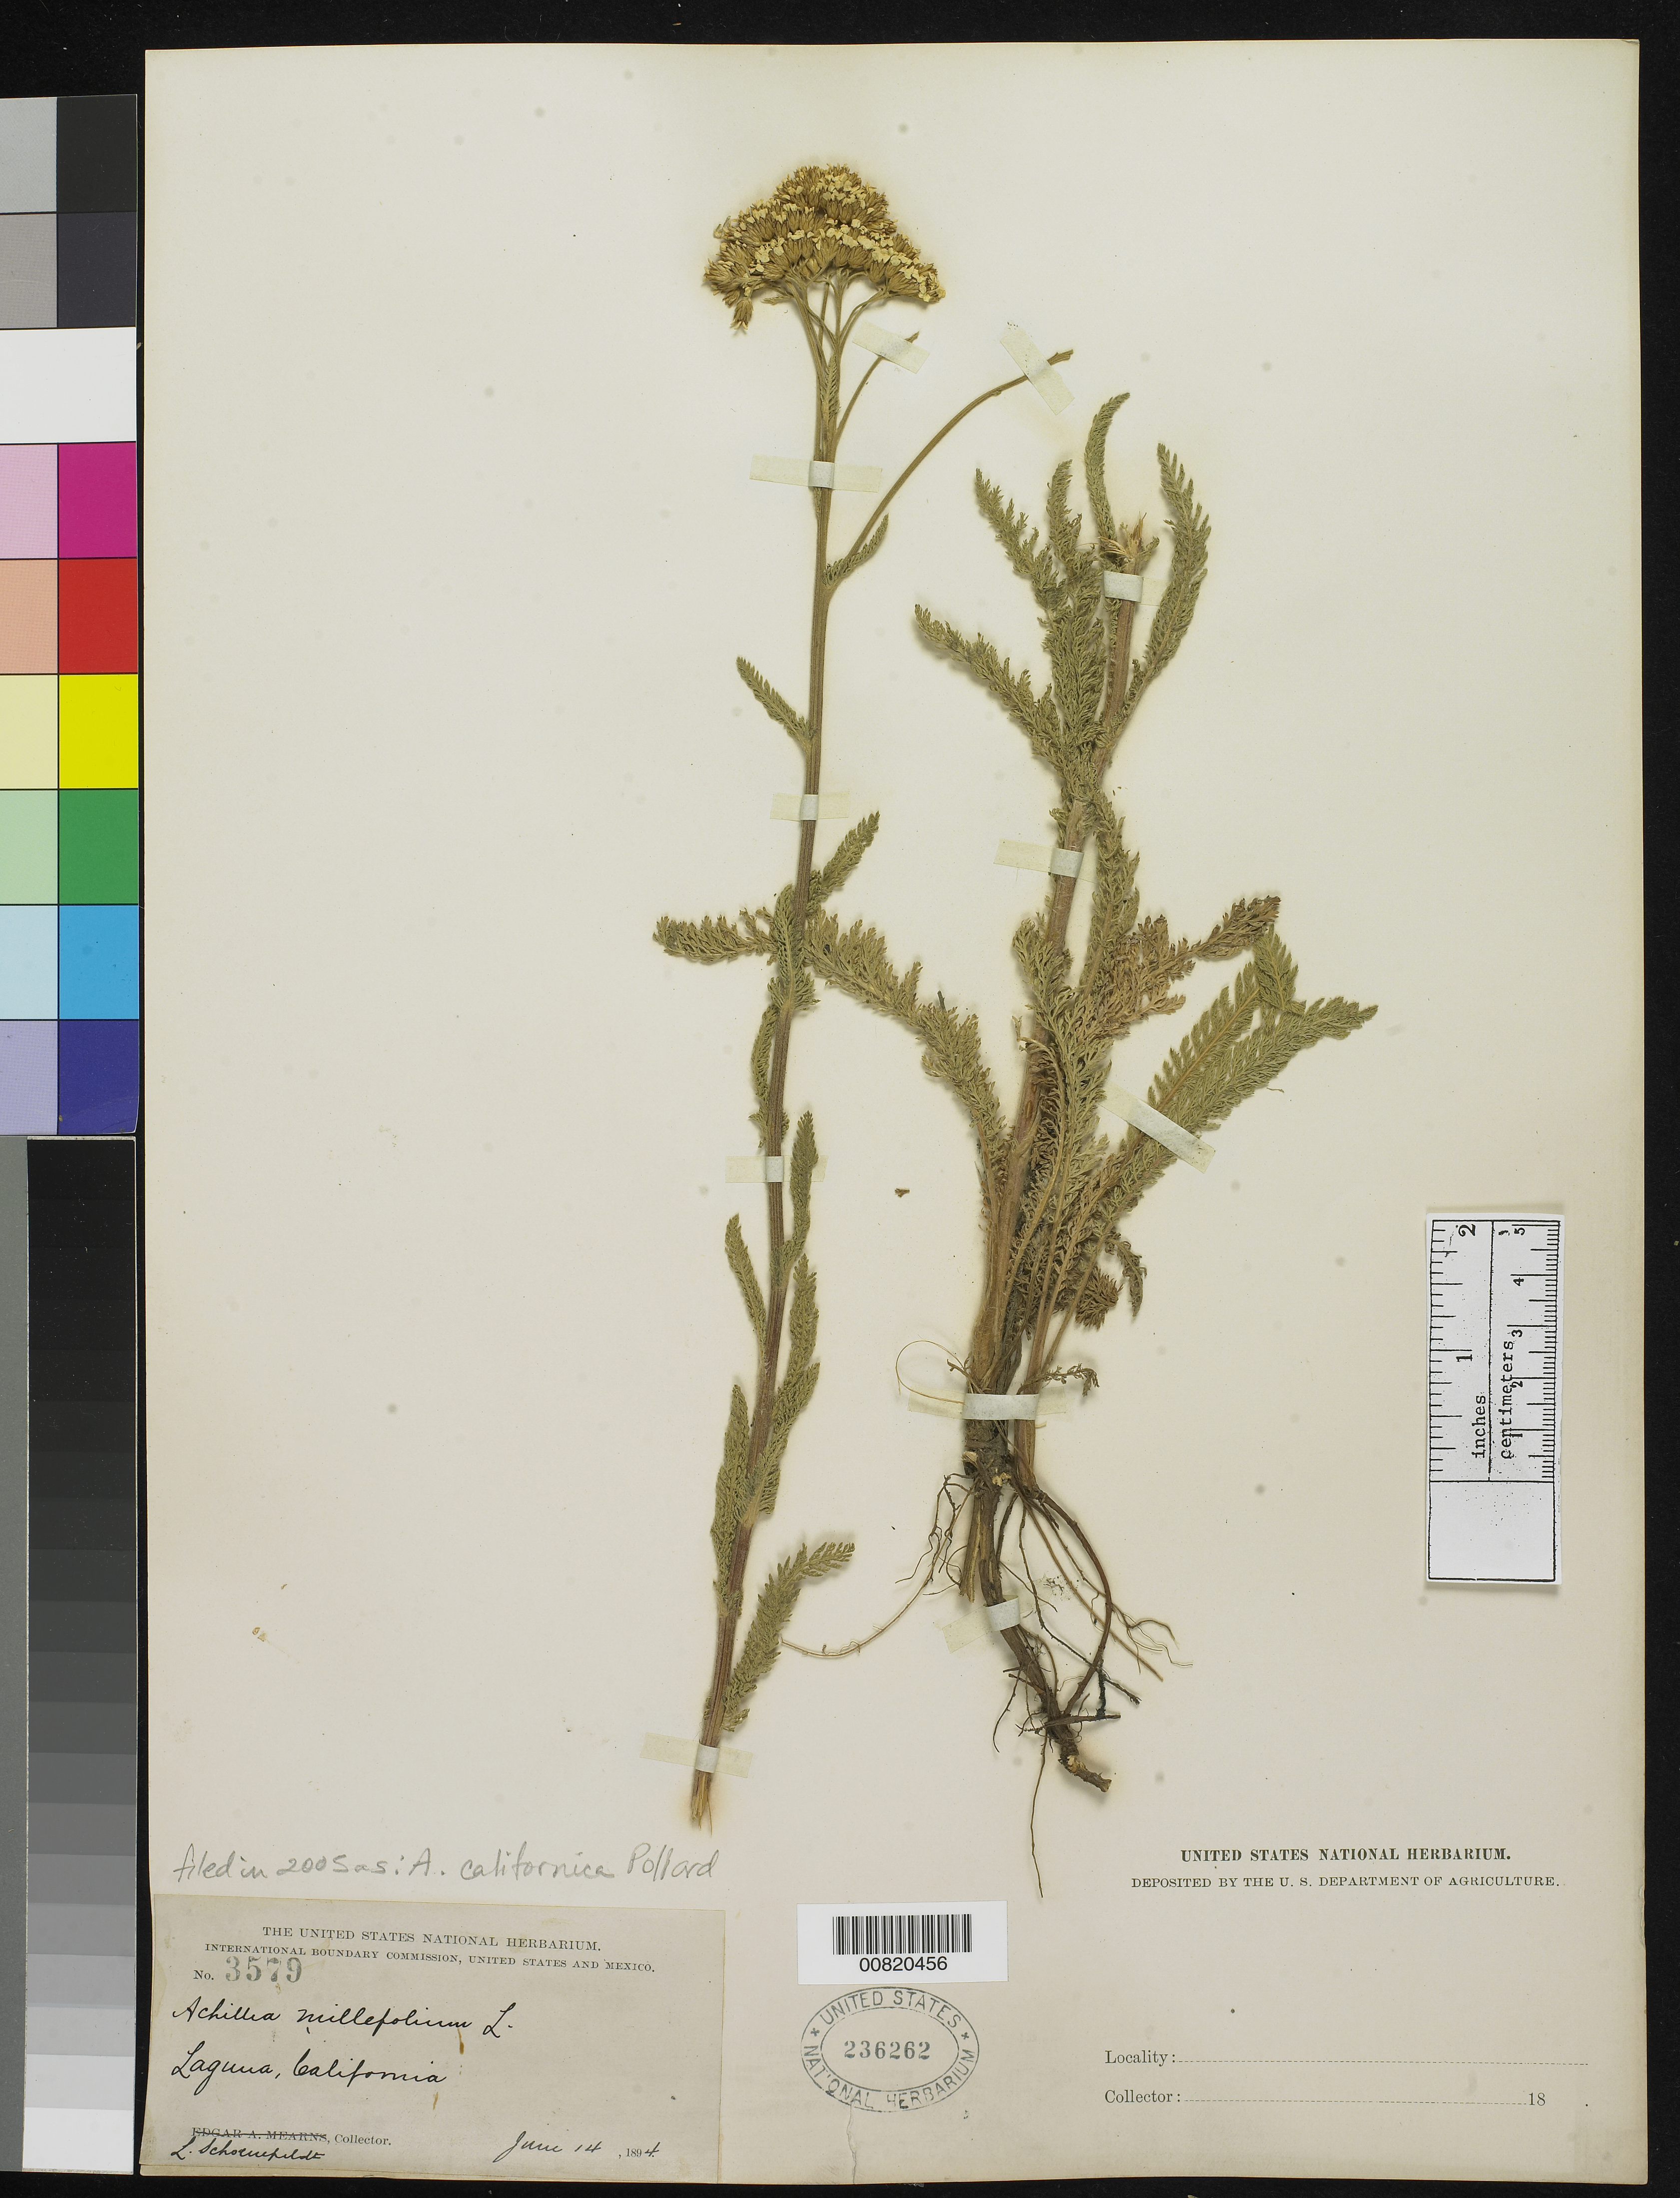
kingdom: Plantae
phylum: Tracheophyta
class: Magnoliopsida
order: Asterales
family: Asteraceae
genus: Achillea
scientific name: Achillea californica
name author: Pollard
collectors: L. Schoenfeldt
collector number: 3579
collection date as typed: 14 Jun 1894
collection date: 1894-06-14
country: United States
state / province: California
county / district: Orange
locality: Laguna, California.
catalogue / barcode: US 236262